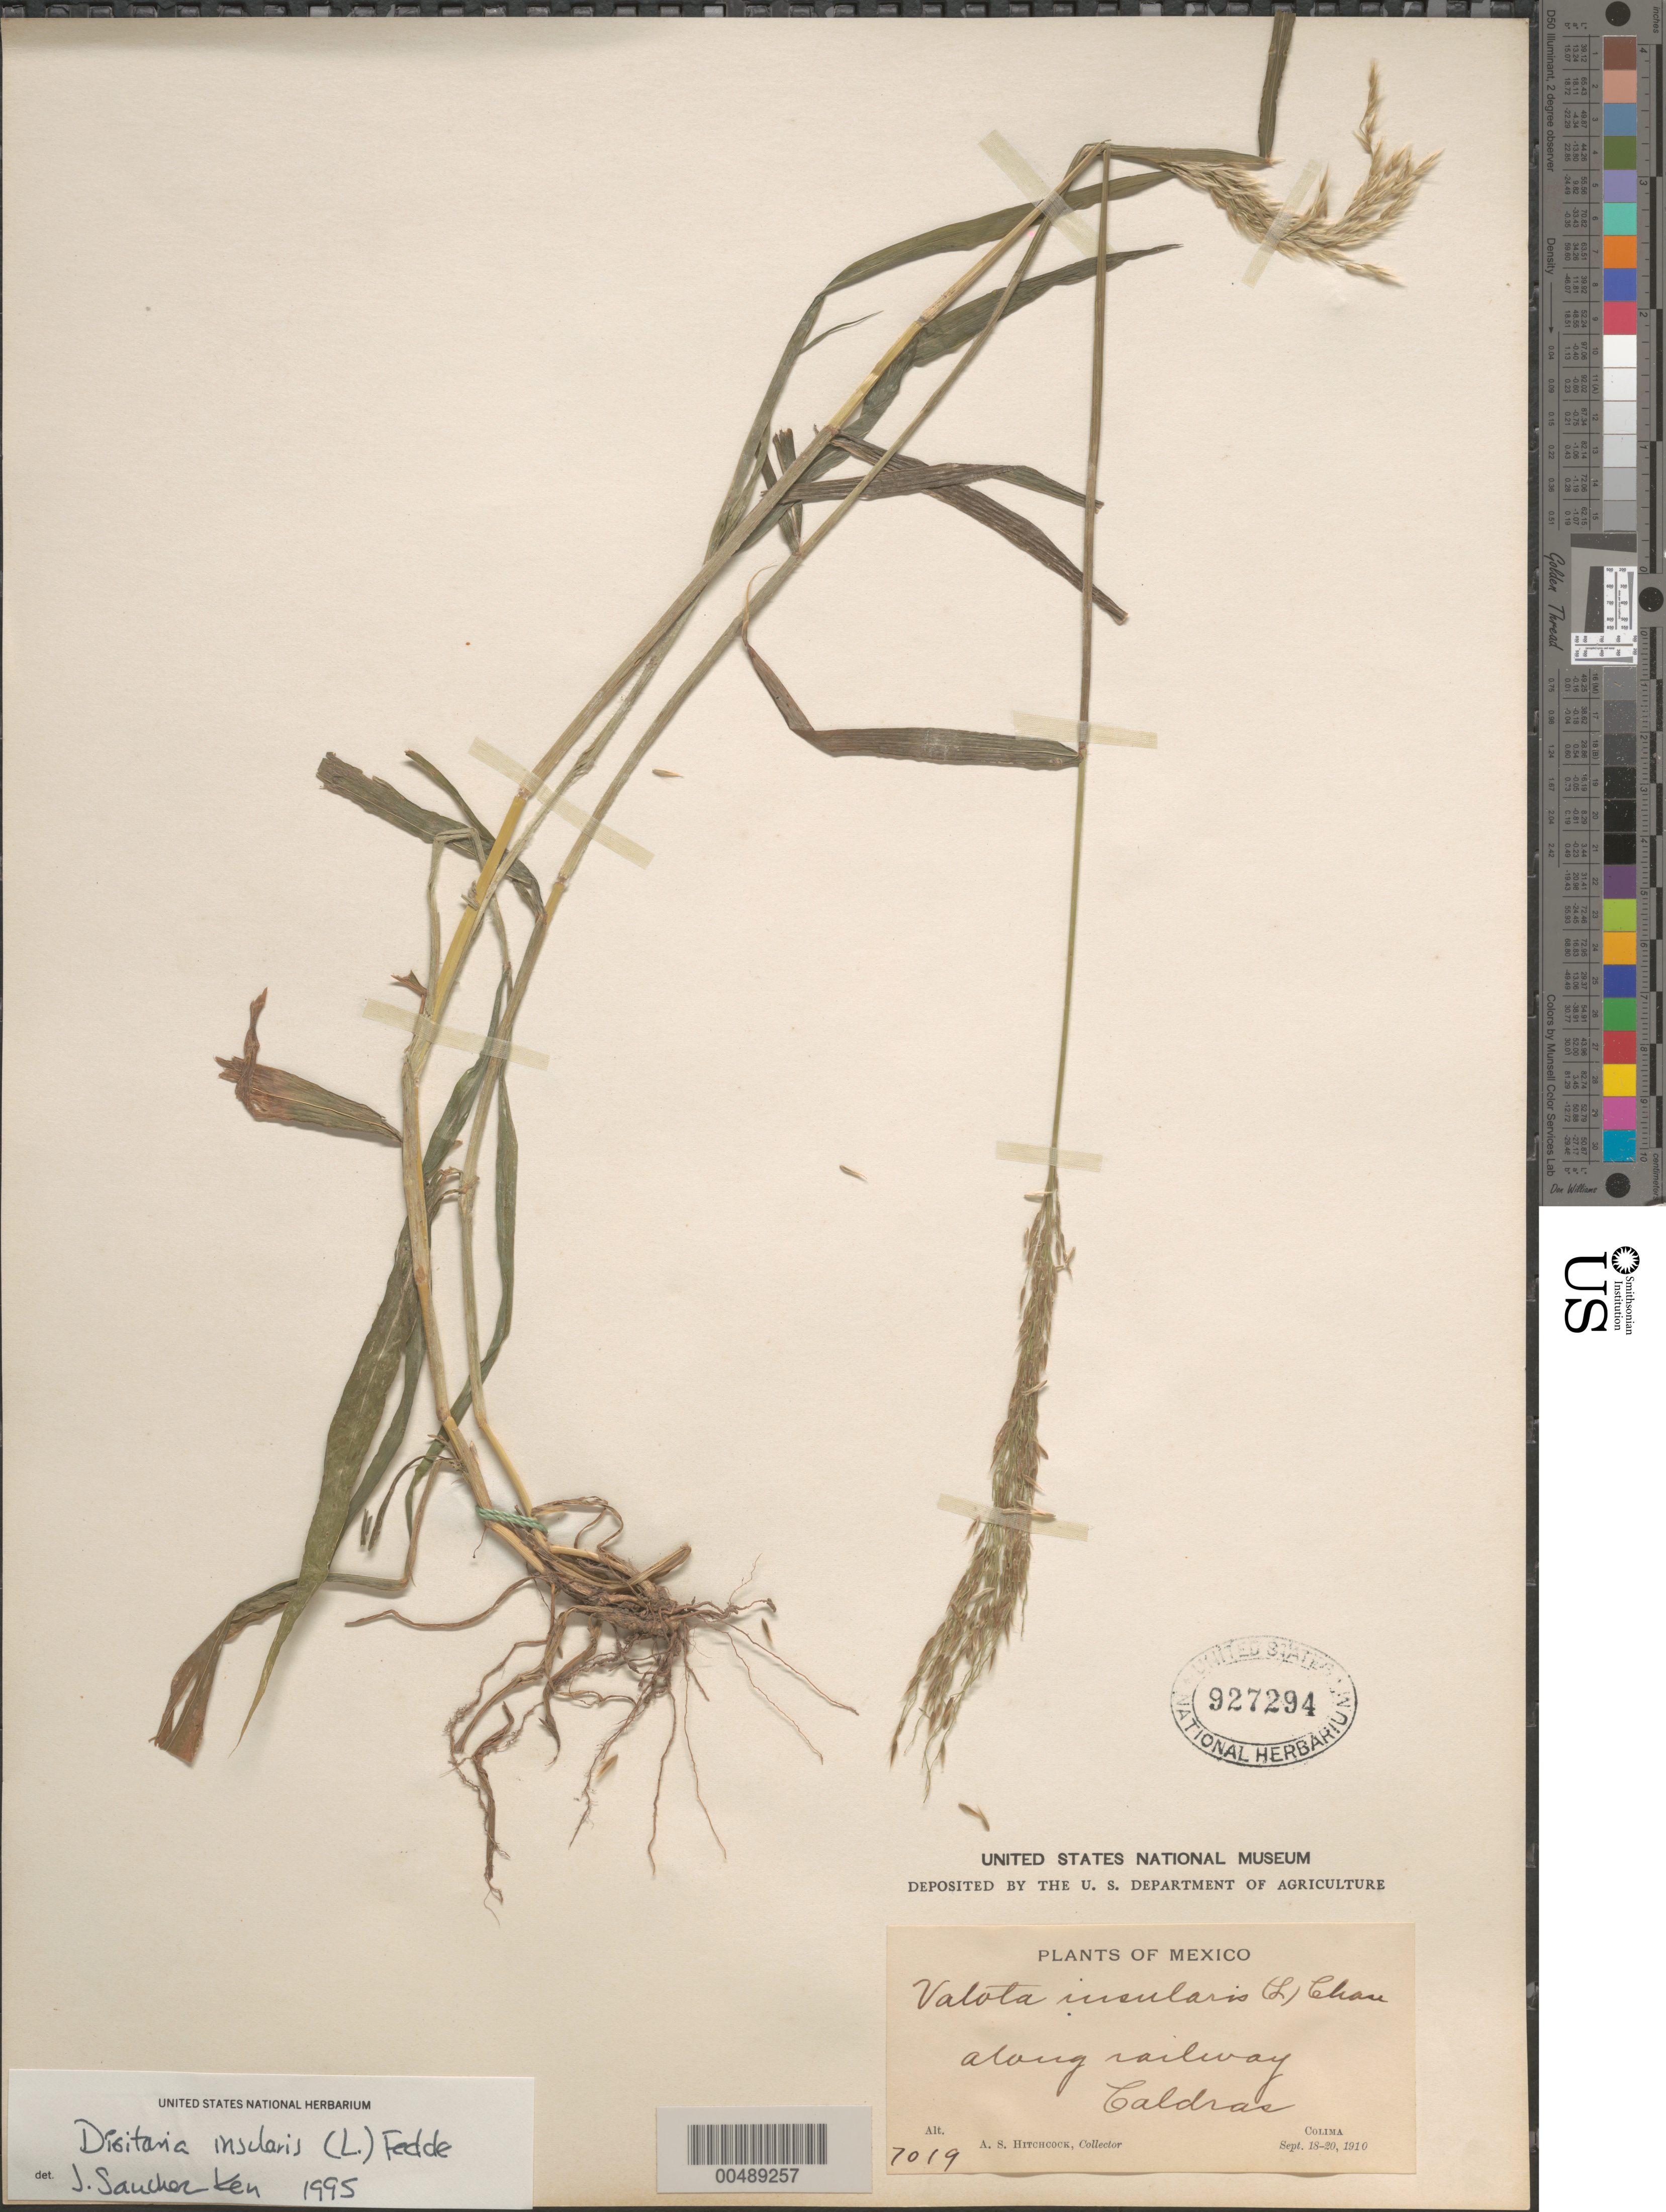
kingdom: Plantae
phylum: Tracheophyta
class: Liliopsida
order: Poales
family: Poaceae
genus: Digitaria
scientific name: Digitaria insularis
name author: (L.) Fedde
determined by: Sánchez-Ken, J. G.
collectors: A. S. Hitchcock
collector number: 7019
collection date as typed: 18 Sep 1910 to 20 Sep 1910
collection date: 1910-09-18/1910-09-20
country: Mexico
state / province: Colima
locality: Caldras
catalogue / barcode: US 927294